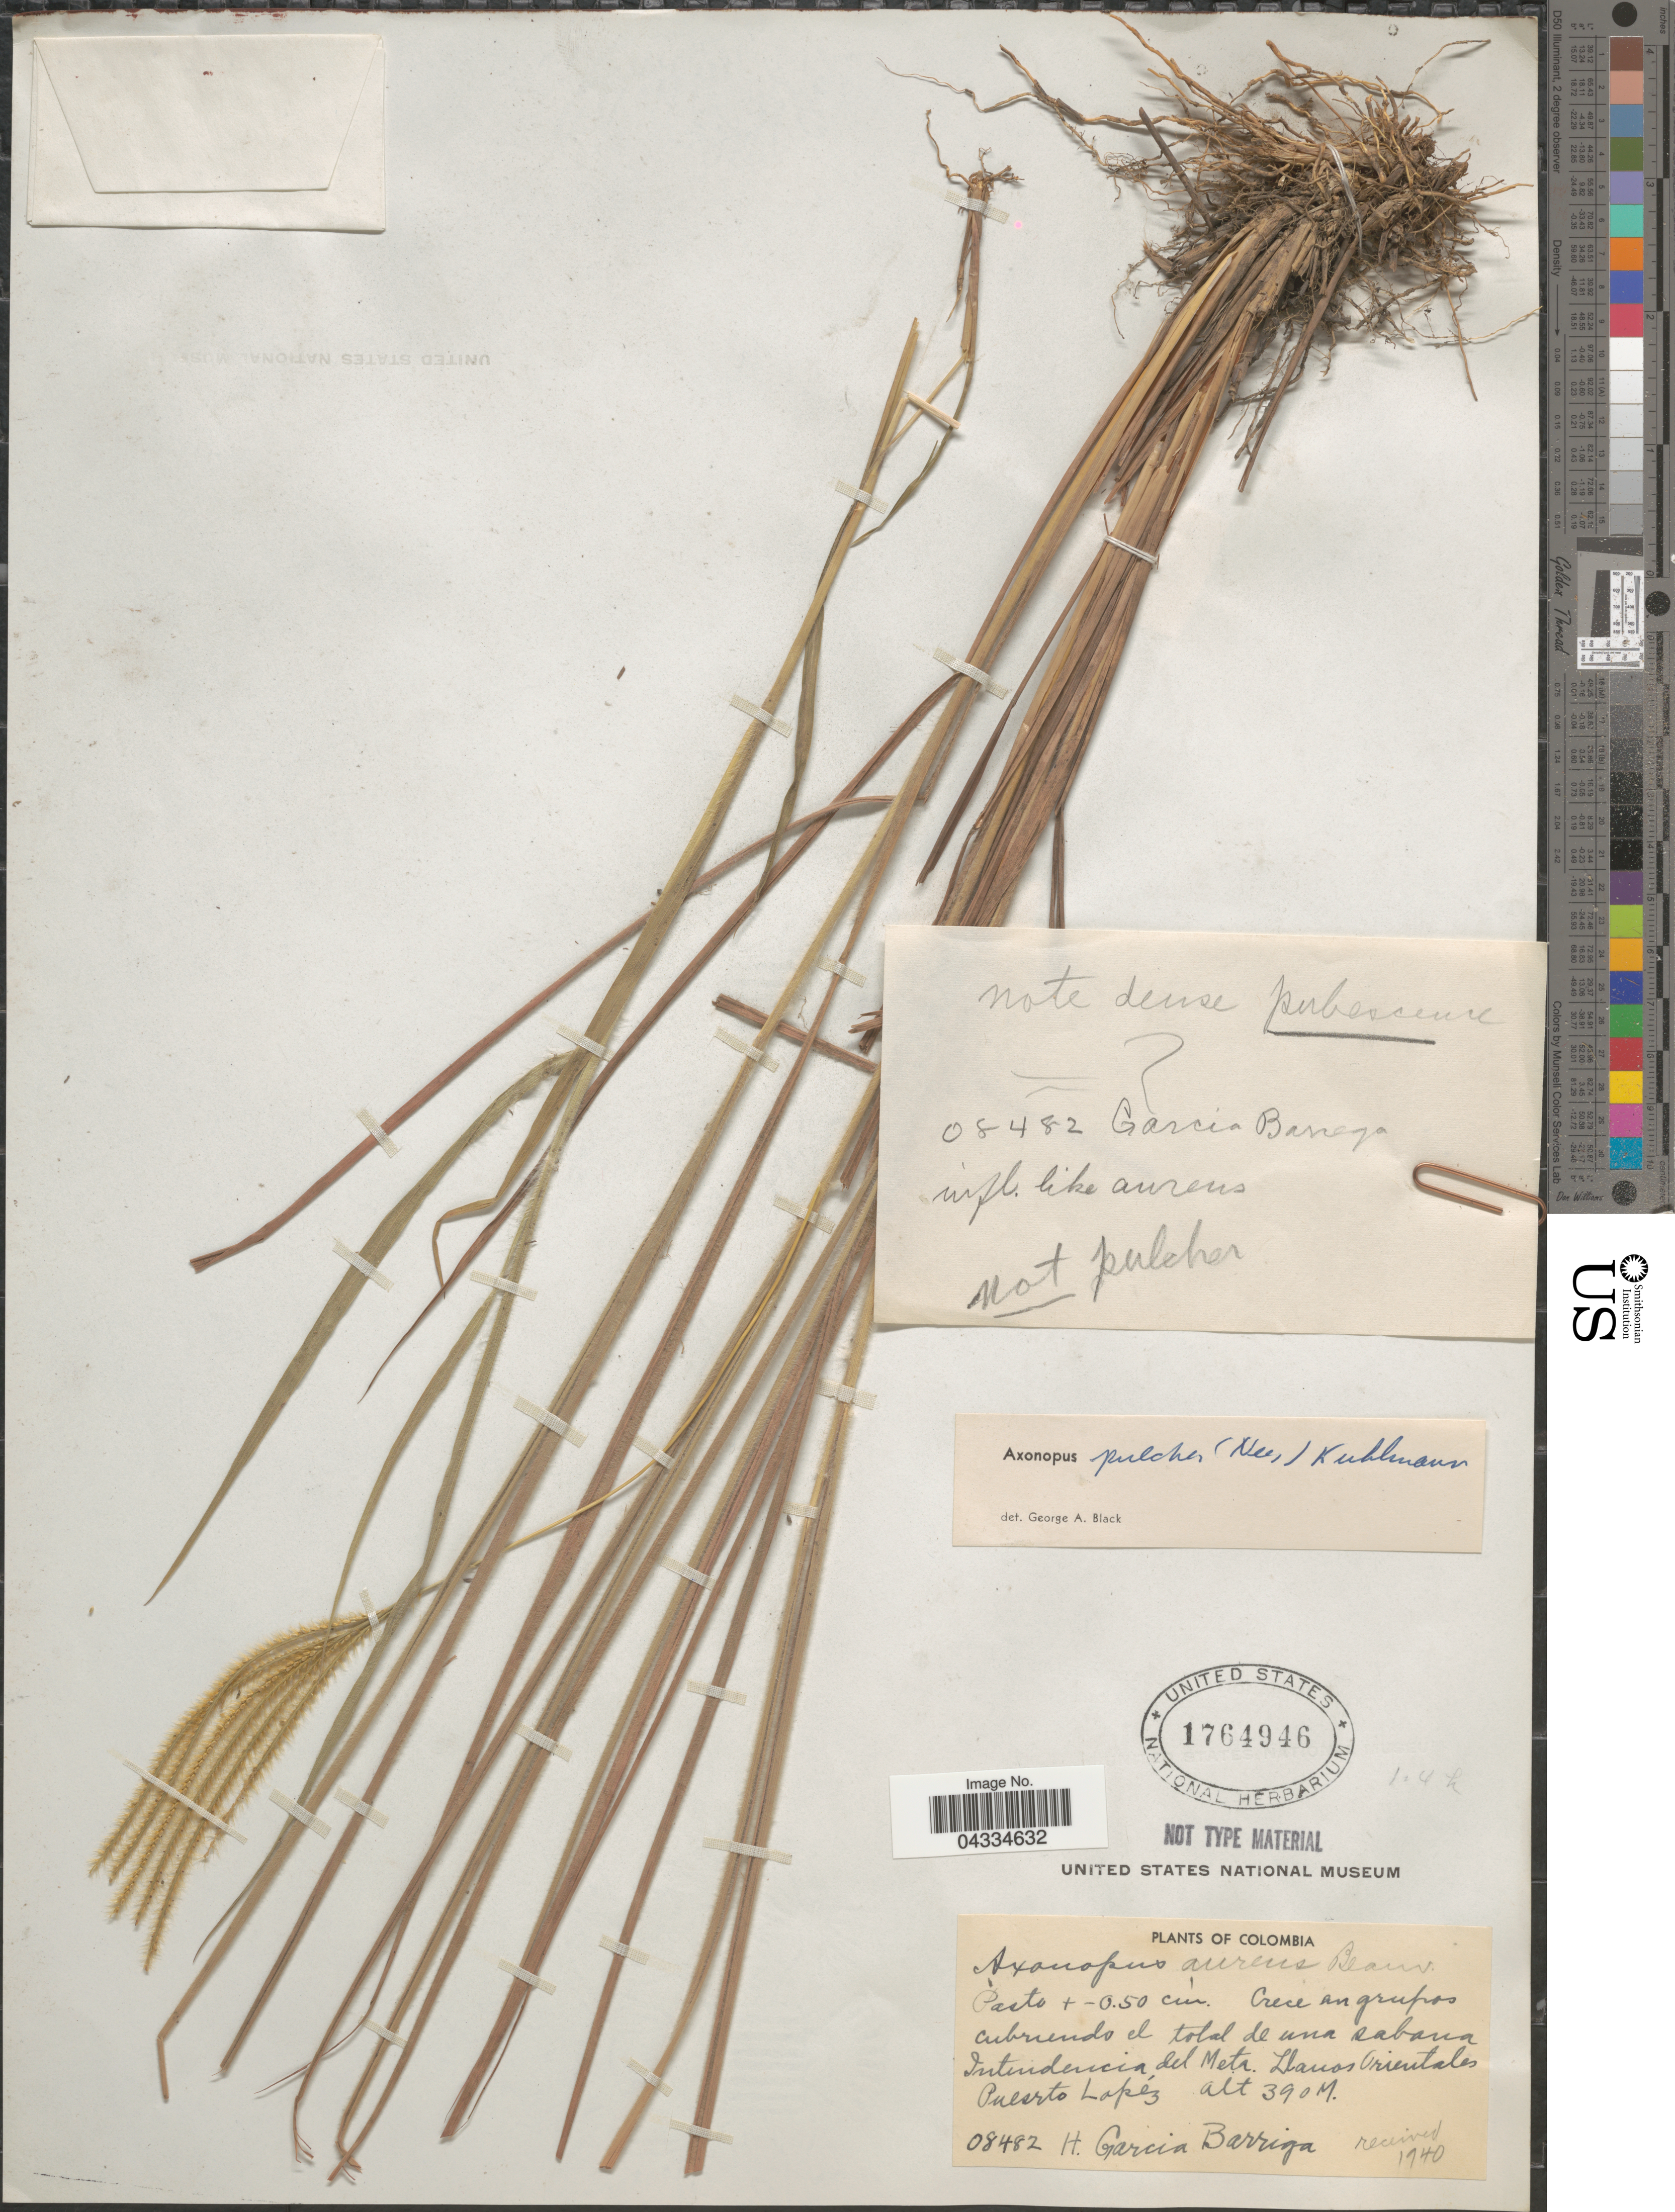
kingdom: Plantae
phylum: Tracheophyta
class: Liliopsida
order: Poales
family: Poaceae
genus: Axonopus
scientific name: Axonopus aureus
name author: P. Beauv.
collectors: H. García Barriga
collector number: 08482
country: Colombia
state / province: Meta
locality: Intendencia del Meta. Llanos Orientales Puerto Lopéz.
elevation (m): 390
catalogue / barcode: US 1764946